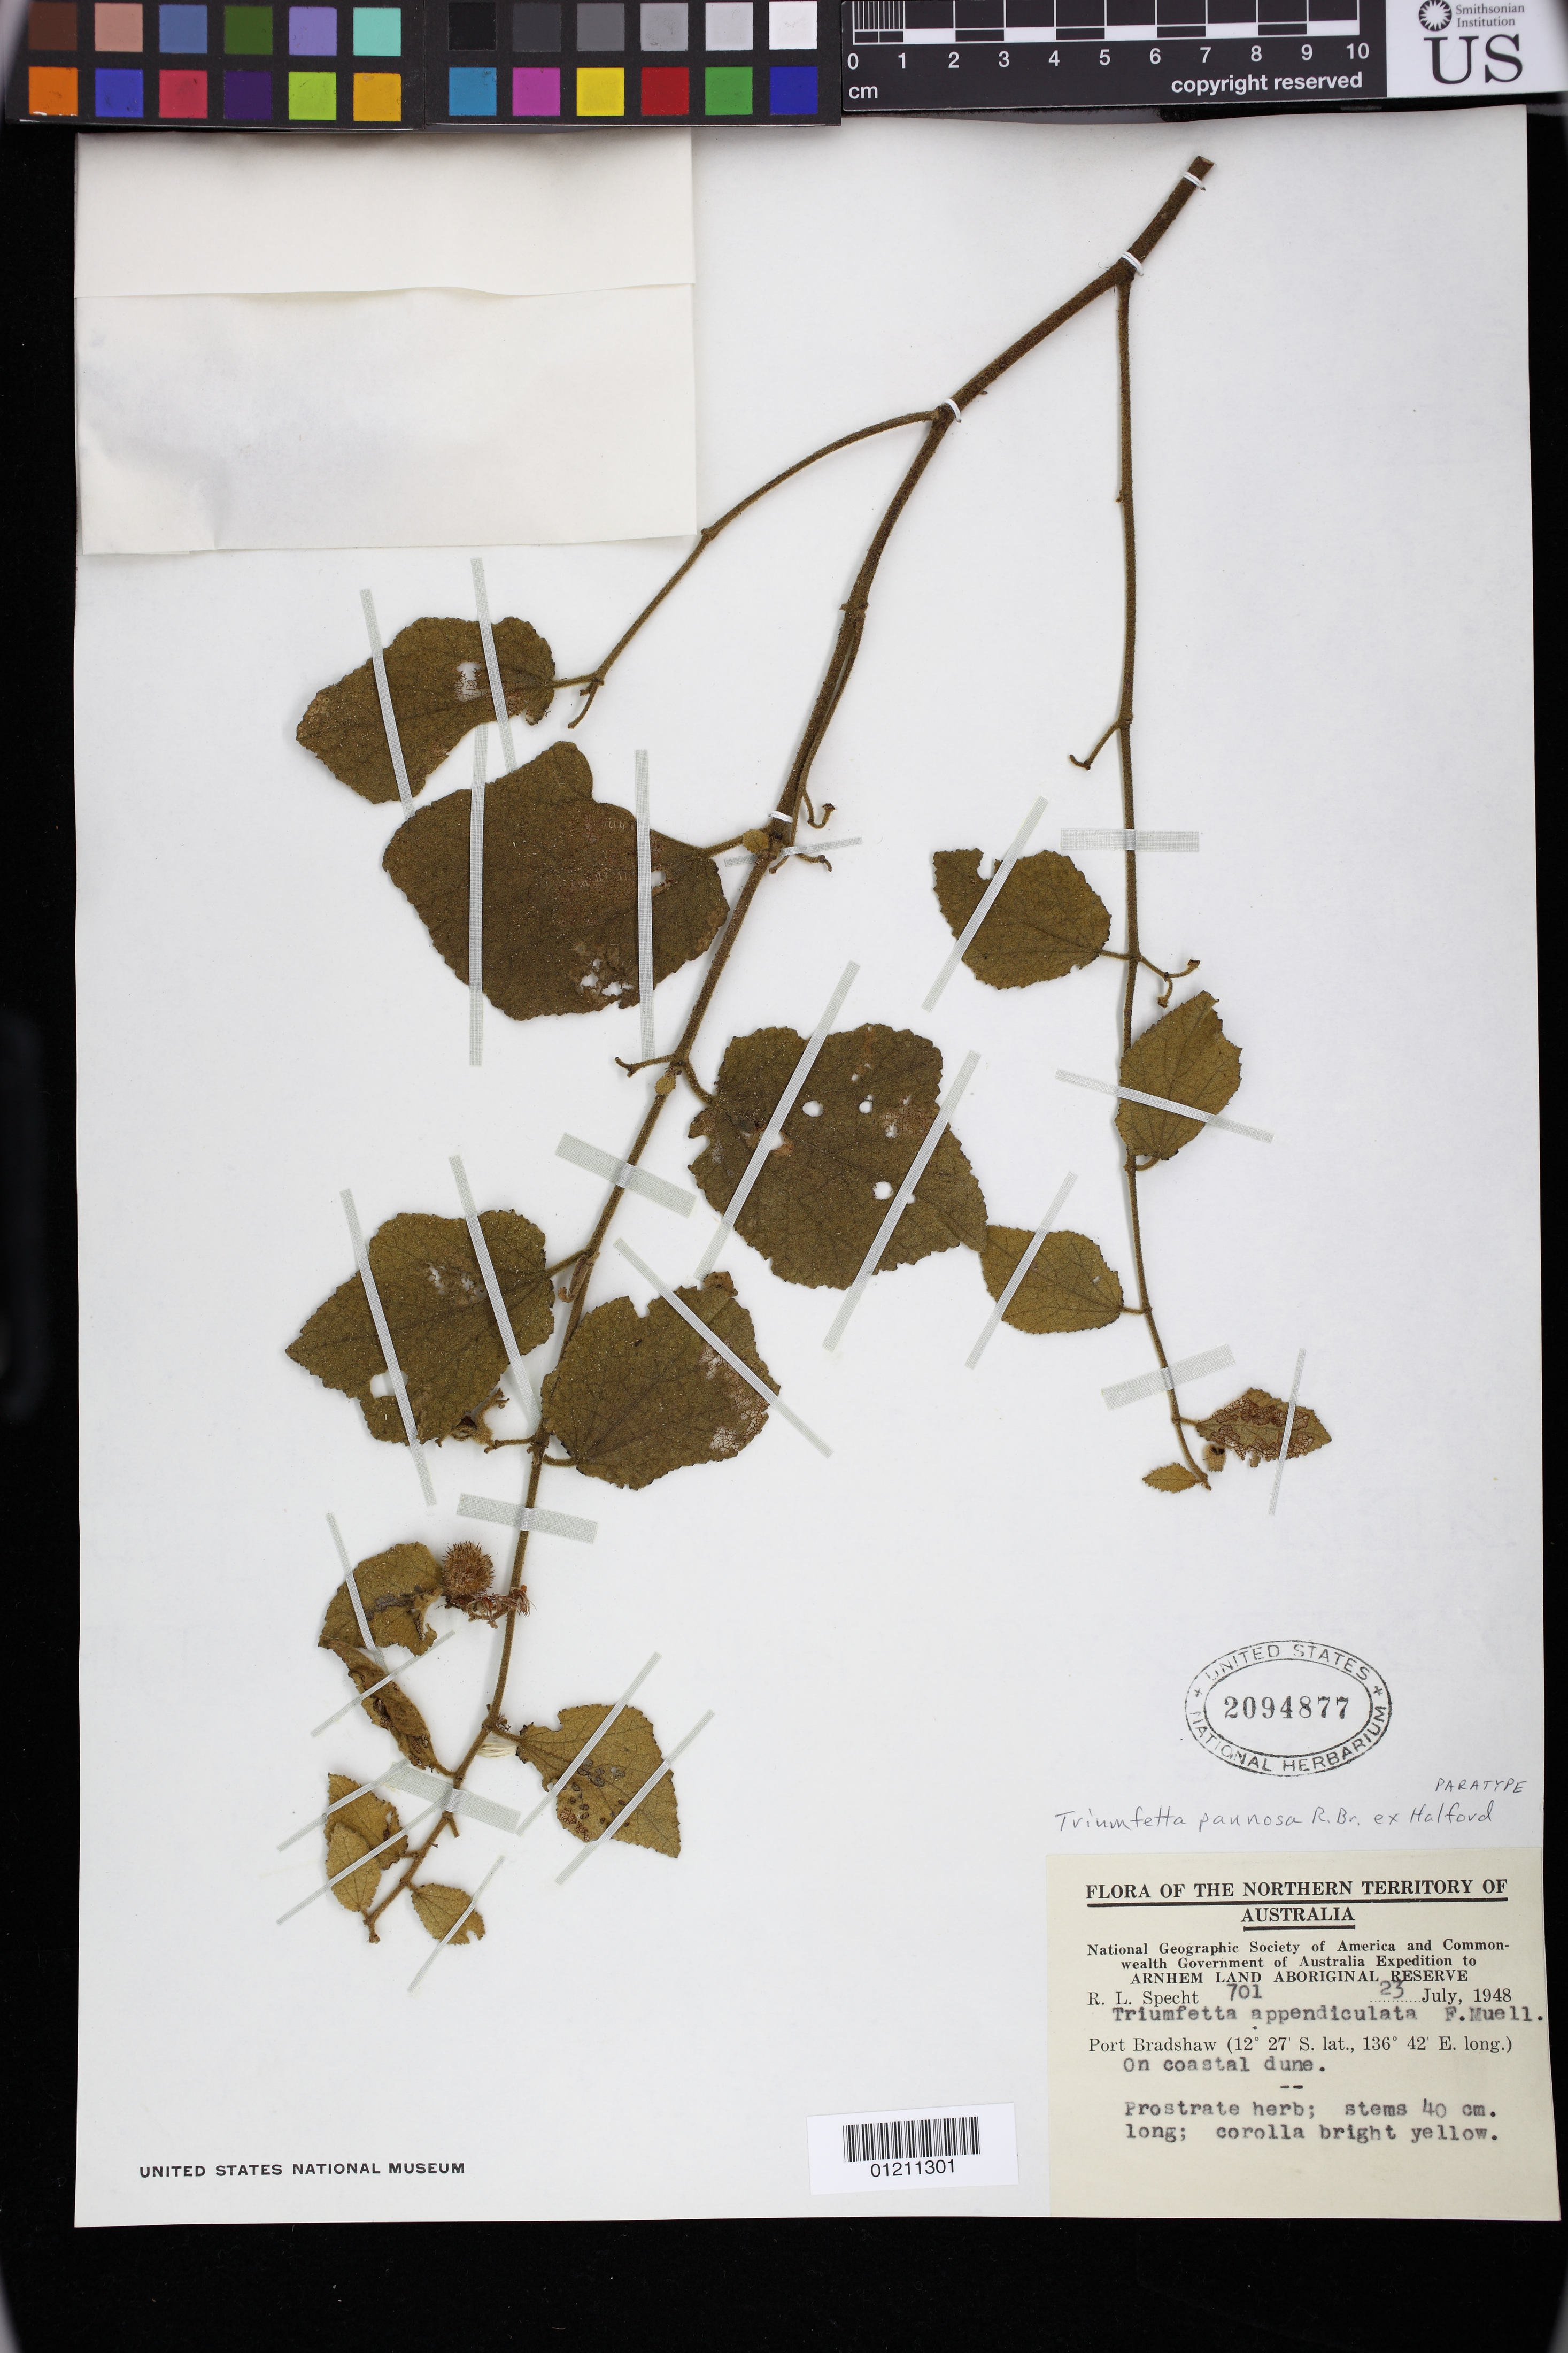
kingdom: Plantae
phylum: Tracheophyta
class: Magnoliopsida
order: Malvales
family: Malvaceae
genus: Triumfetta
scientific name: Triumfetta pannosa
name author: R. Br. ex Halford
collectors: R. L. Specht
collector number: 701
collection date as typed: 23 Jul 1948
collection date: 1948-07-23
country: Australia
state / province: Northern Territory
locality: Northern Territory: Arnhem Land Aboriginal Reserve. Port Bradshaw, on coastal dune.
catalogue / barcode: US 2094877